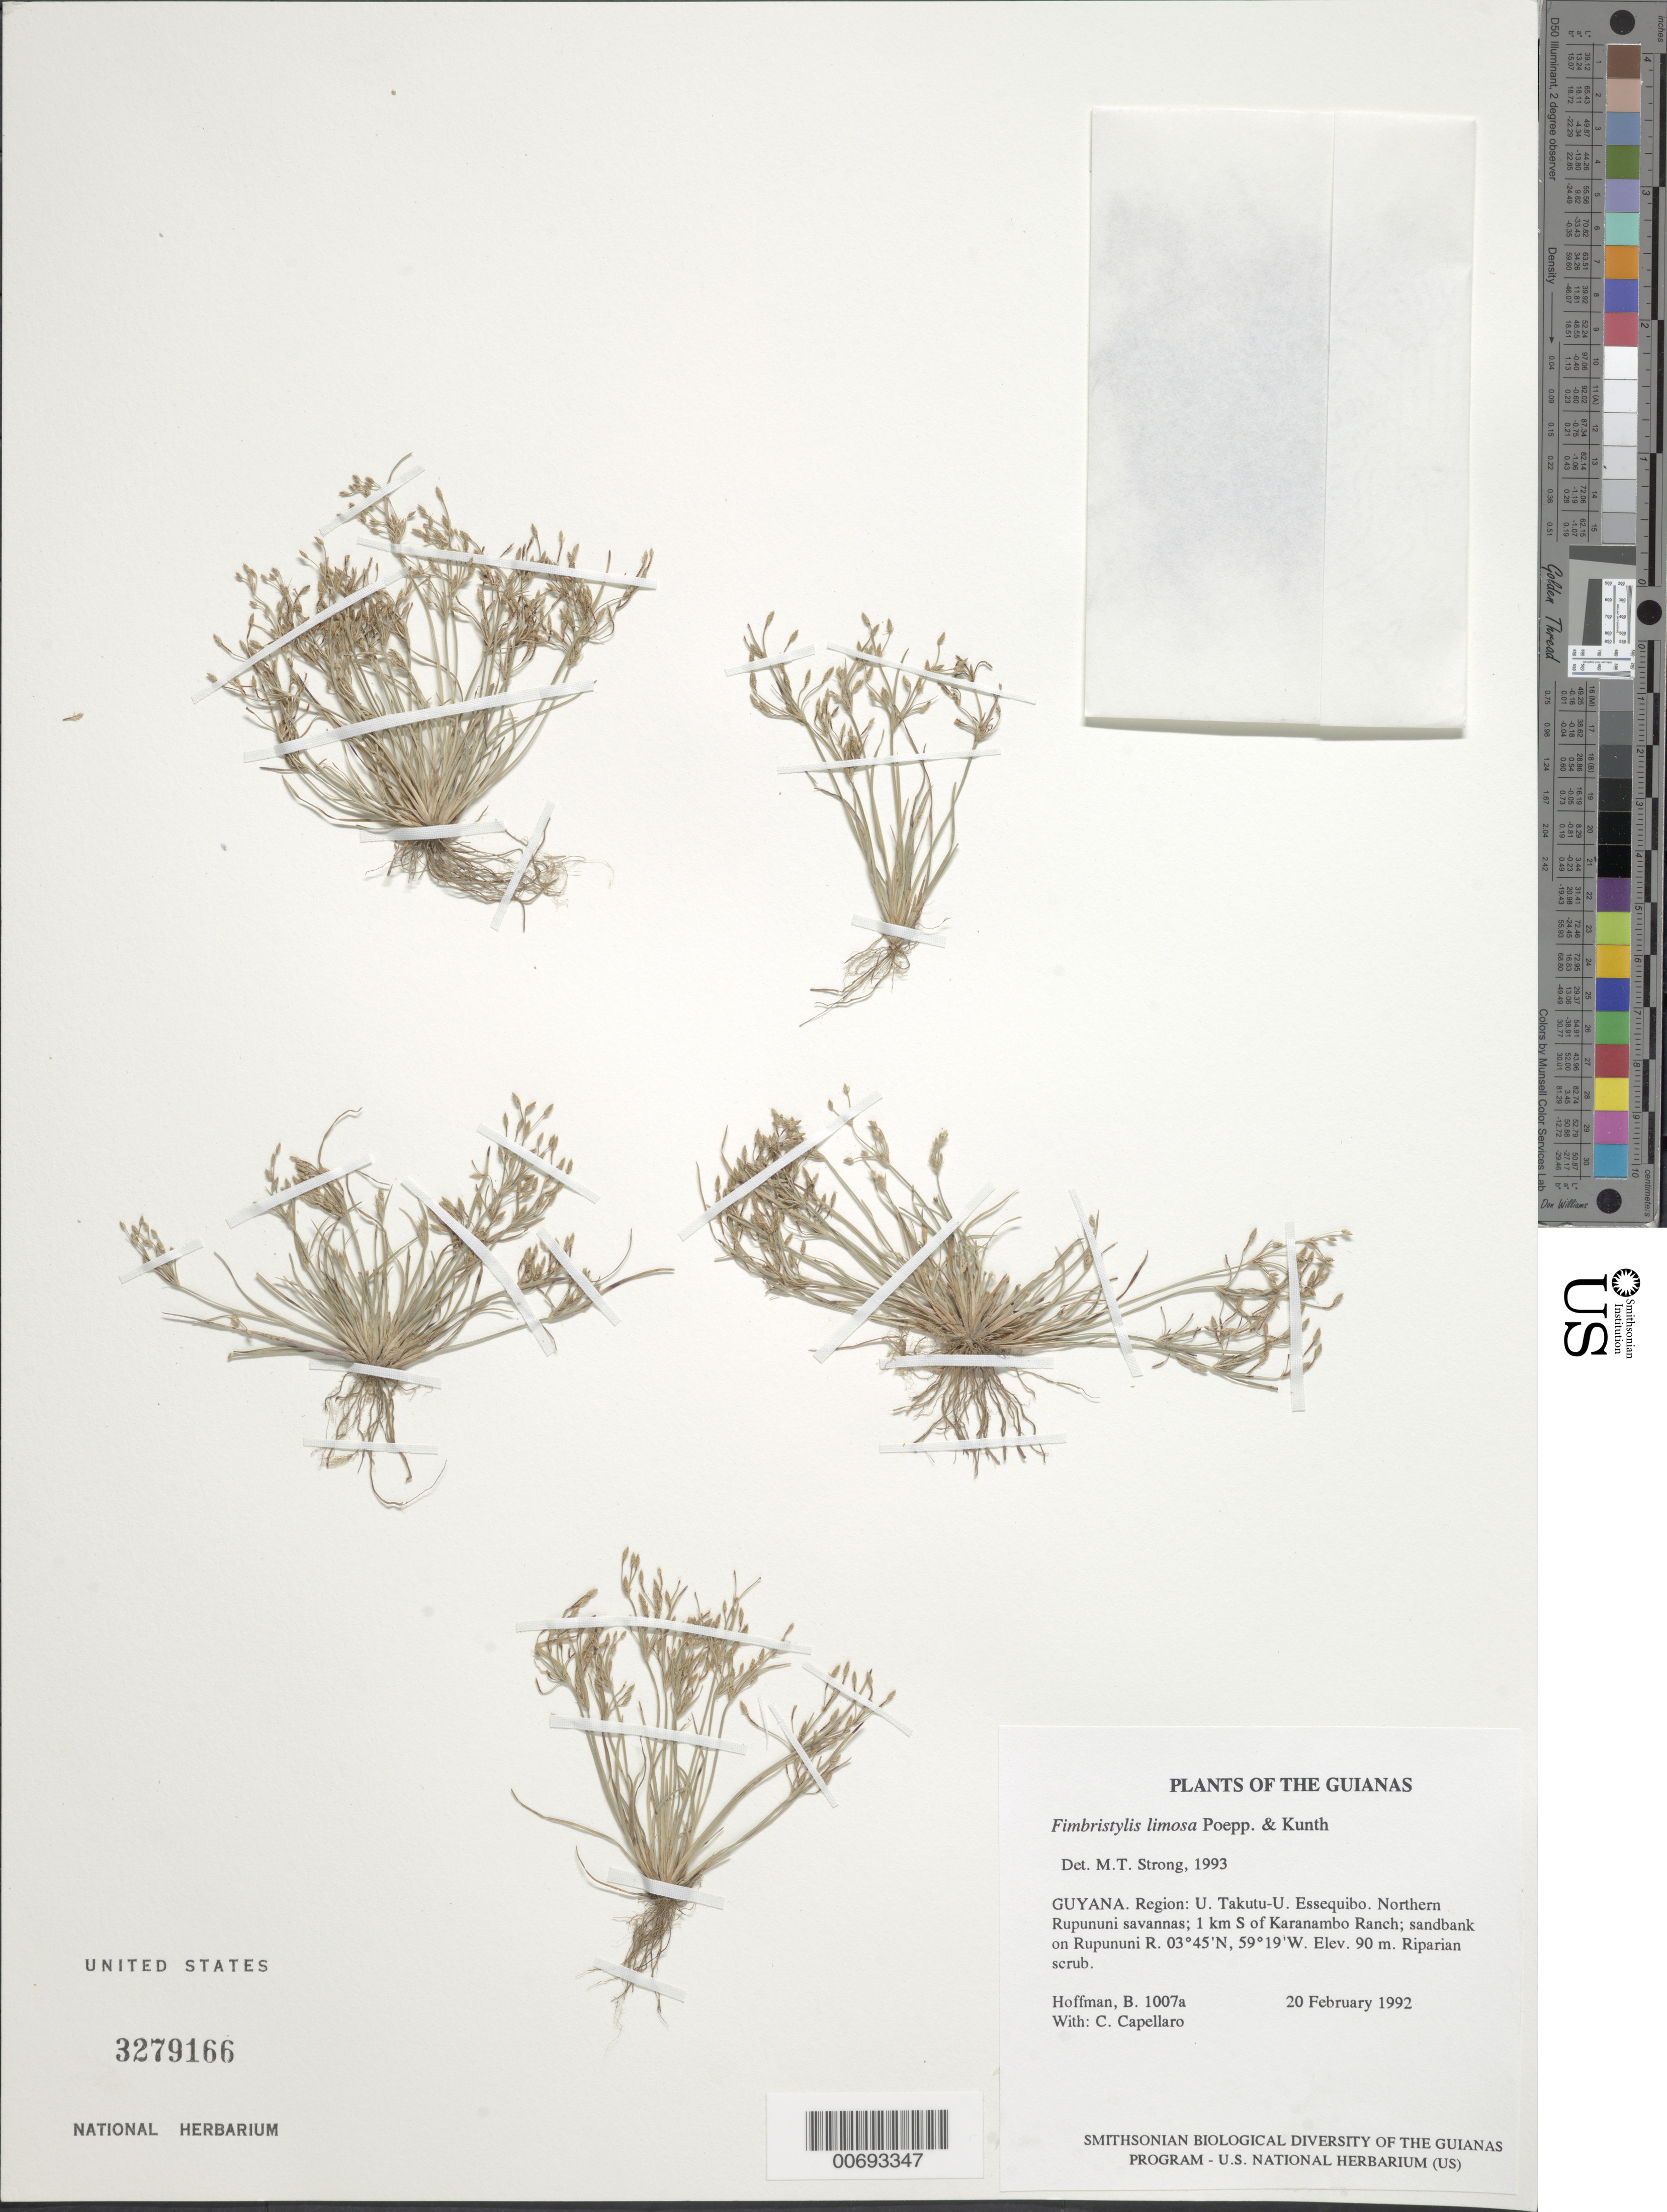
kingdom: Plantae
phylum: Tracheophyta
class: Liliopsida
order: Poales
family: Cyperaceae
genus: Fimbristylis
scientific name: Fimbristylis limosa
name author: Poepp. & Kunth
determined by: Strong, M. T., (US), Smithsonian Institution - National Museum of Natural History (UNITED STATES)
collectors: B. Hoffman & C. Capellaro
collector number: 1007 a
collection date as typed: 20 February 1992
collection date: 1992-02-20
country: Guyana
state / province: U. Takutu-U. Essequibo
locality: Northern Rupununi savannas; 1 km S of Karanambo Ranch; sandbank on Rupununi River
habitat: Riparian scrub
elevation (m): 90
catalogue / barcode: US 3279166